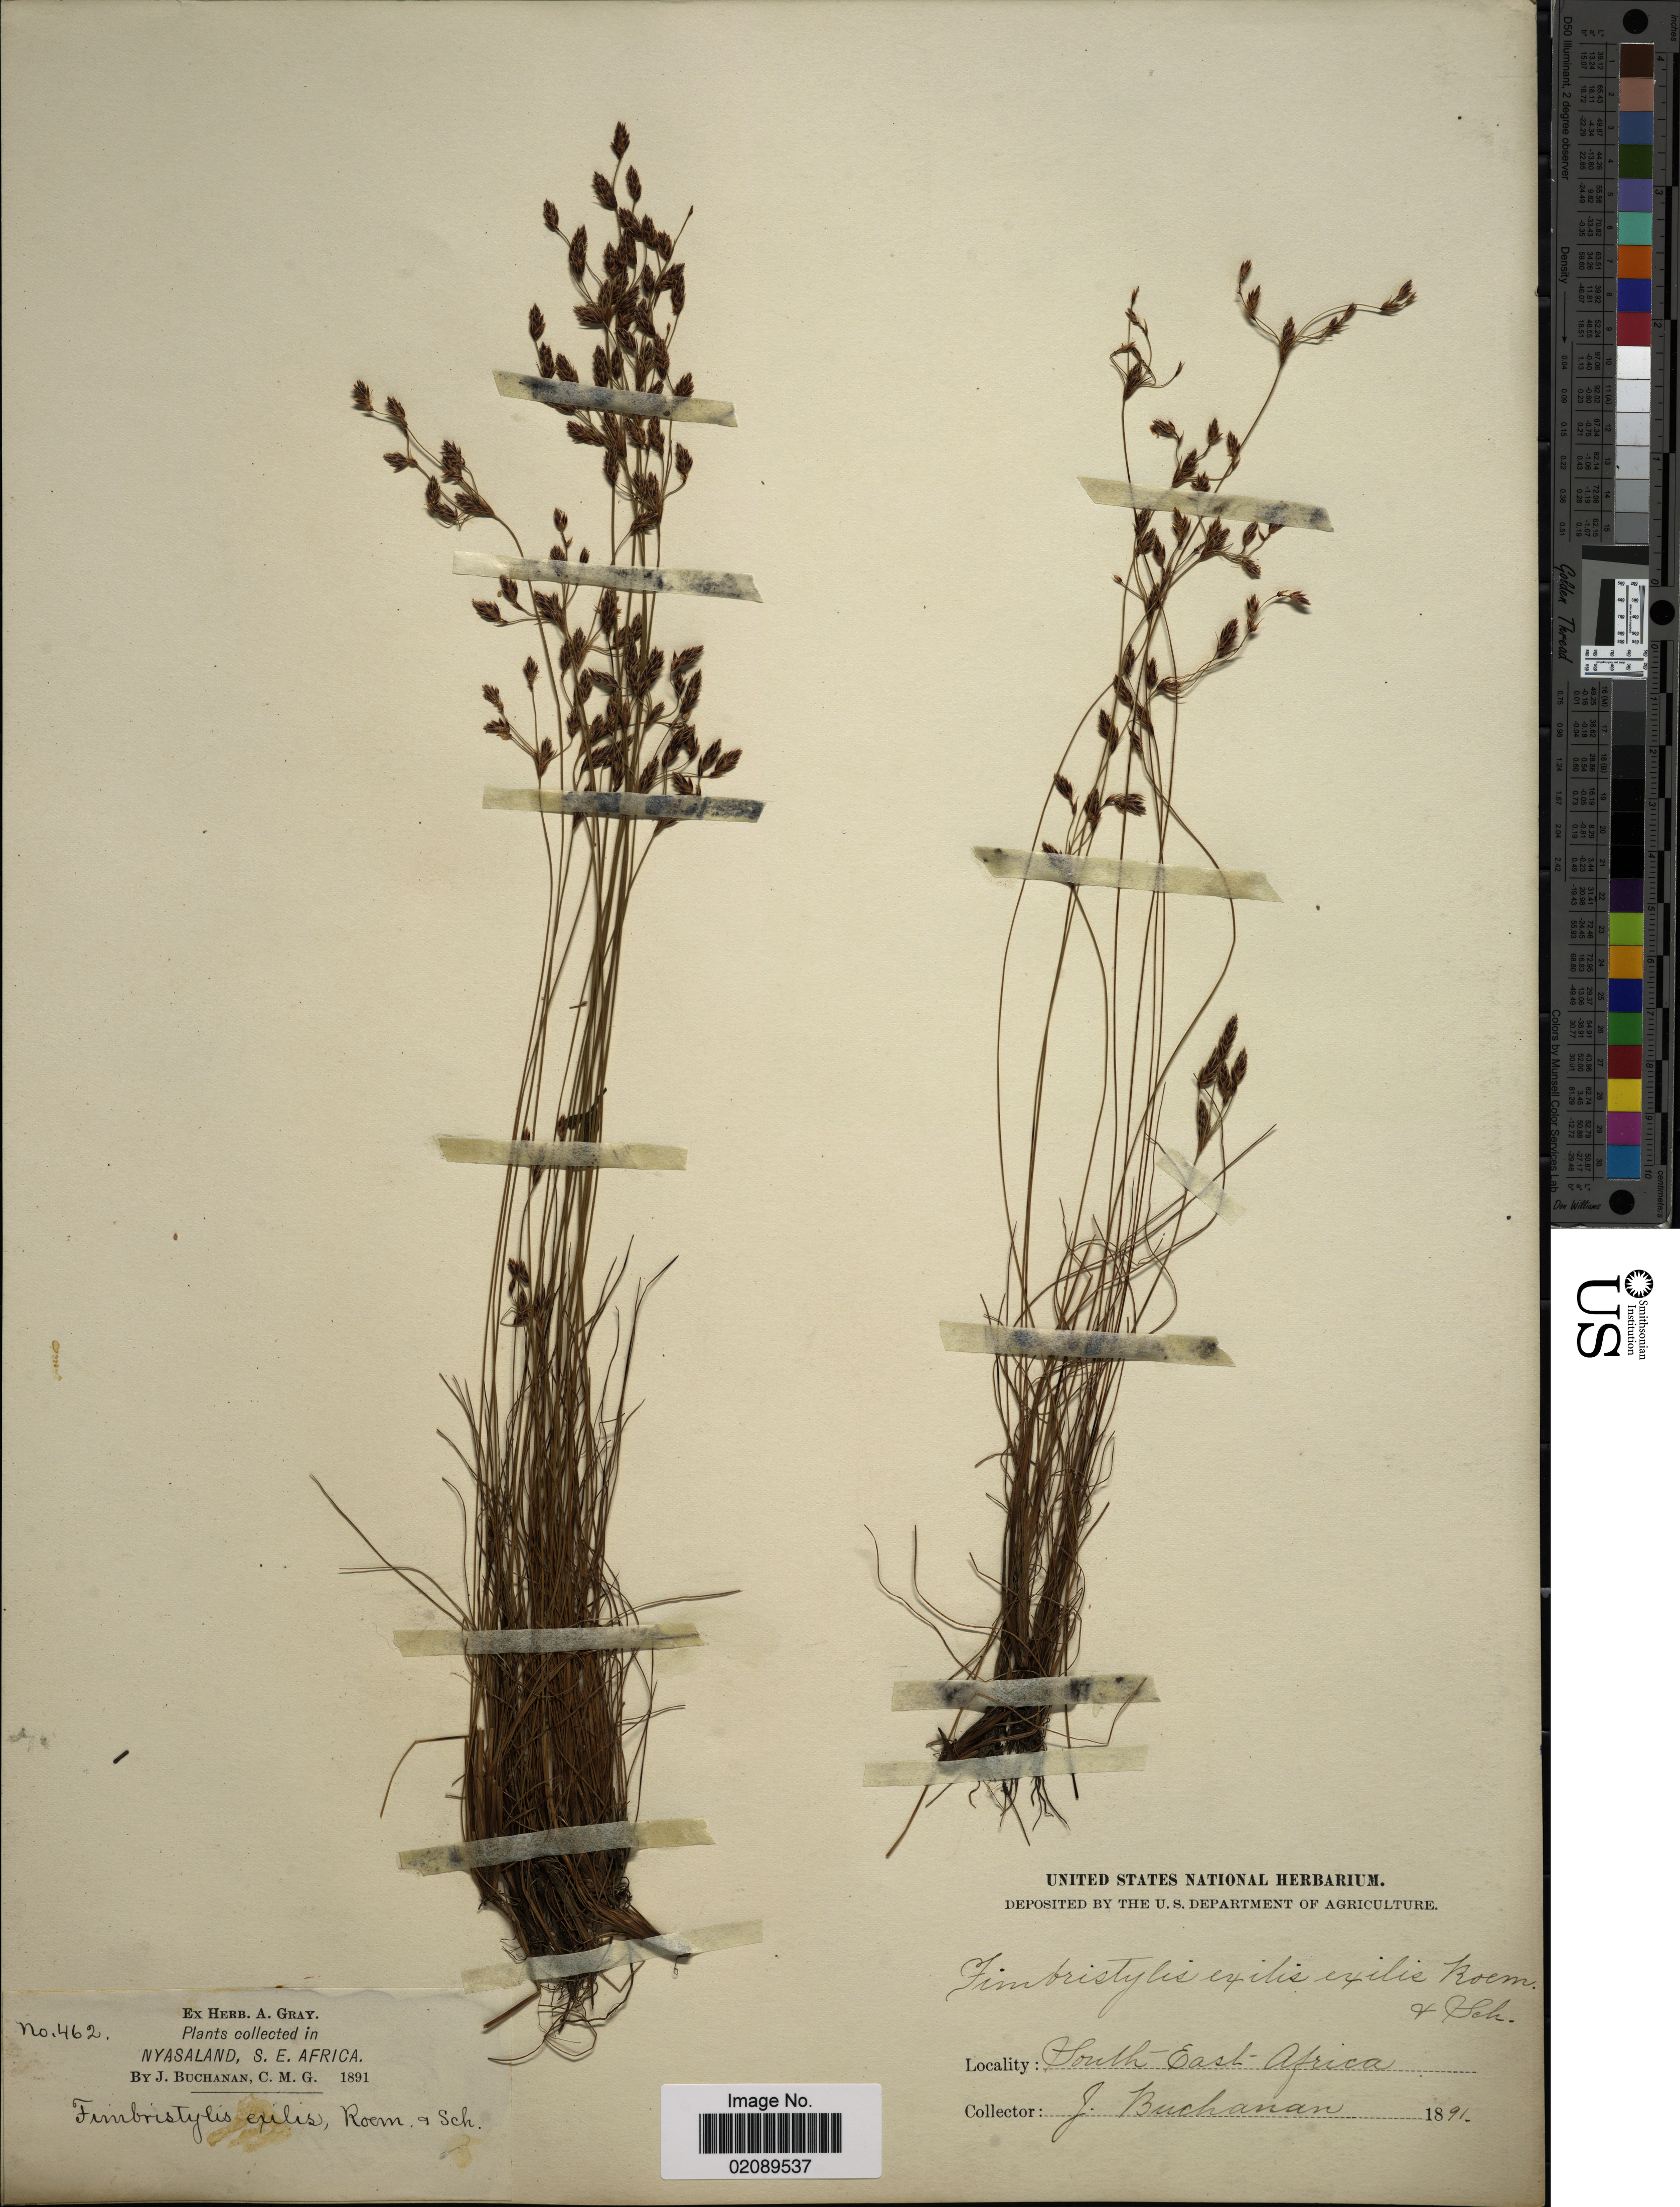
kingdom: Plantae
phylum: Tracheophyta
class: Liliopsida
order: Poales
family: Cyperaceae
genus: Bulbostylis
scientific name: Bulbostylis hispidula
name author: (Vahl) R.W. Haines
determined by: Strong, Mark T., (BOT), Smithsonian Institution - National Museum of Natural History (UNITED STATES)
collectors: J. Buchanan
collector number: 462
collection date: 1891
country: Malawi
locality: Nyasland, South- East Africa